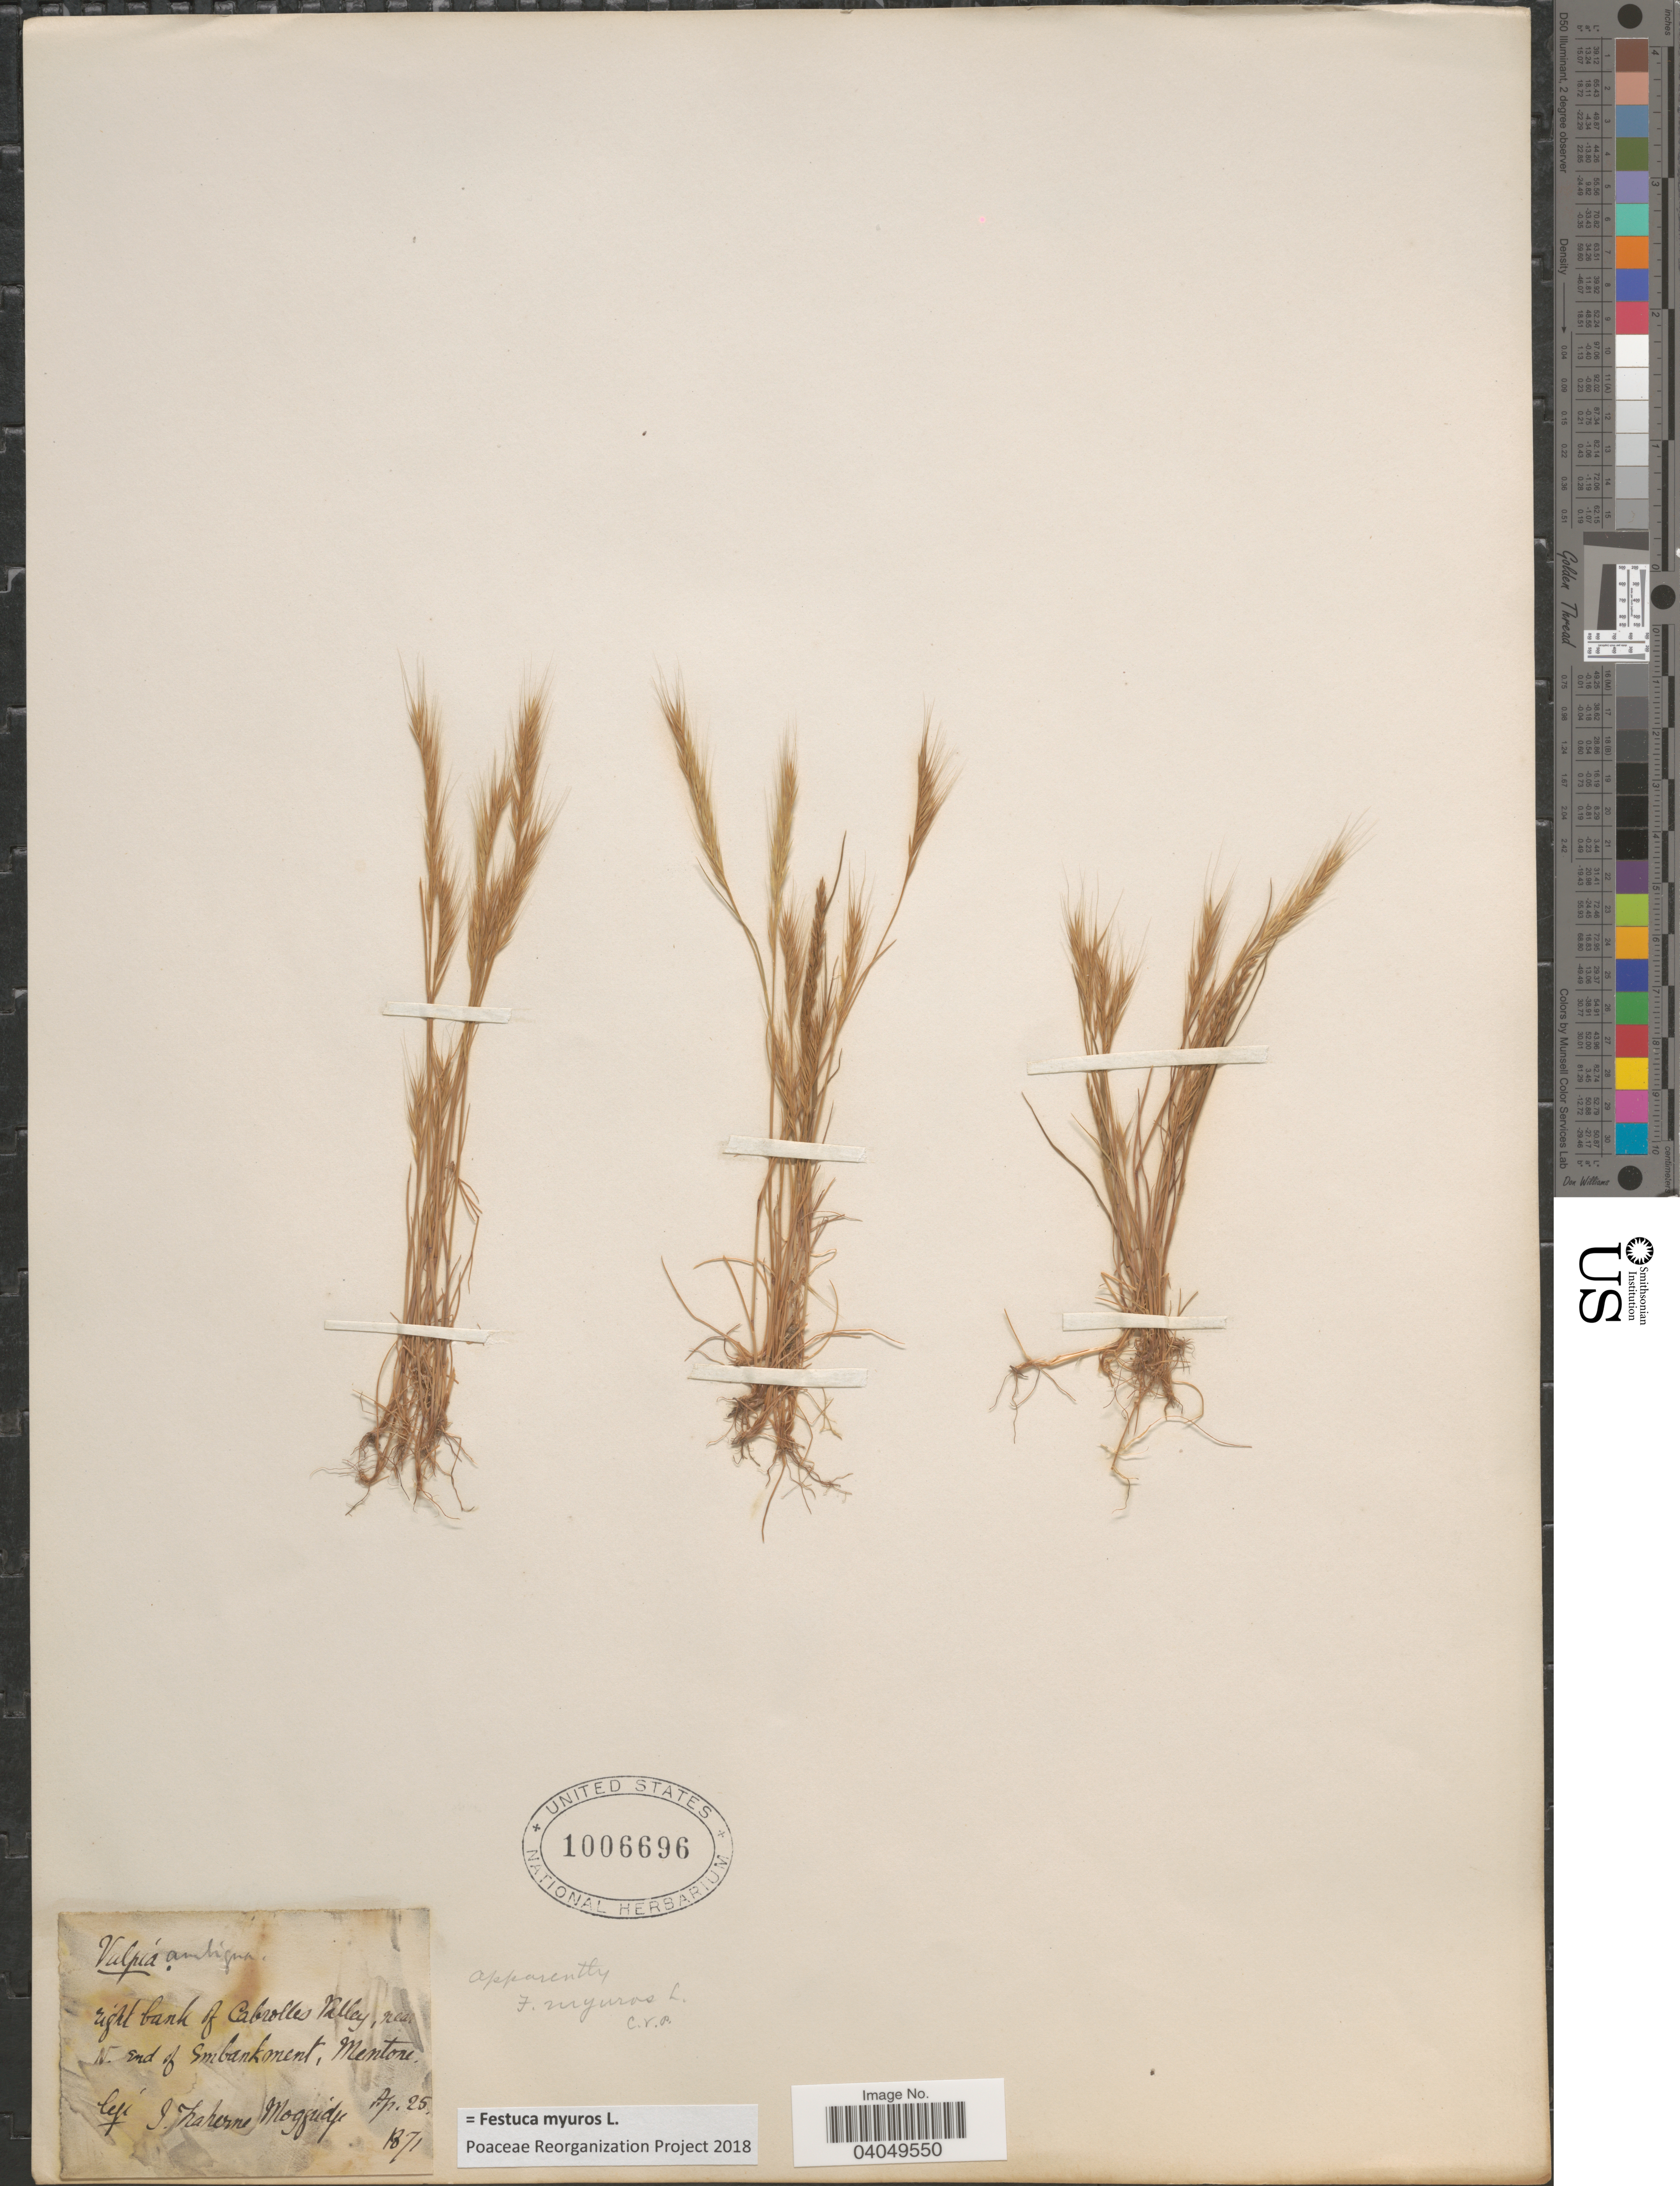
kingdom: Plantae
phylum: Tracheophyta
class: Liliopsida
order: Poales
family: Poaceae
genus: Festuca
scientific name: Festuca myuros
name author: L.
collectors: J. T. Moggridge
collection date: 1871-04-25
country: France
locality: Eight bank of Cabrolles Valley, near N. End of Embankment, Mentone.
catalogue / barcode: US 1006696